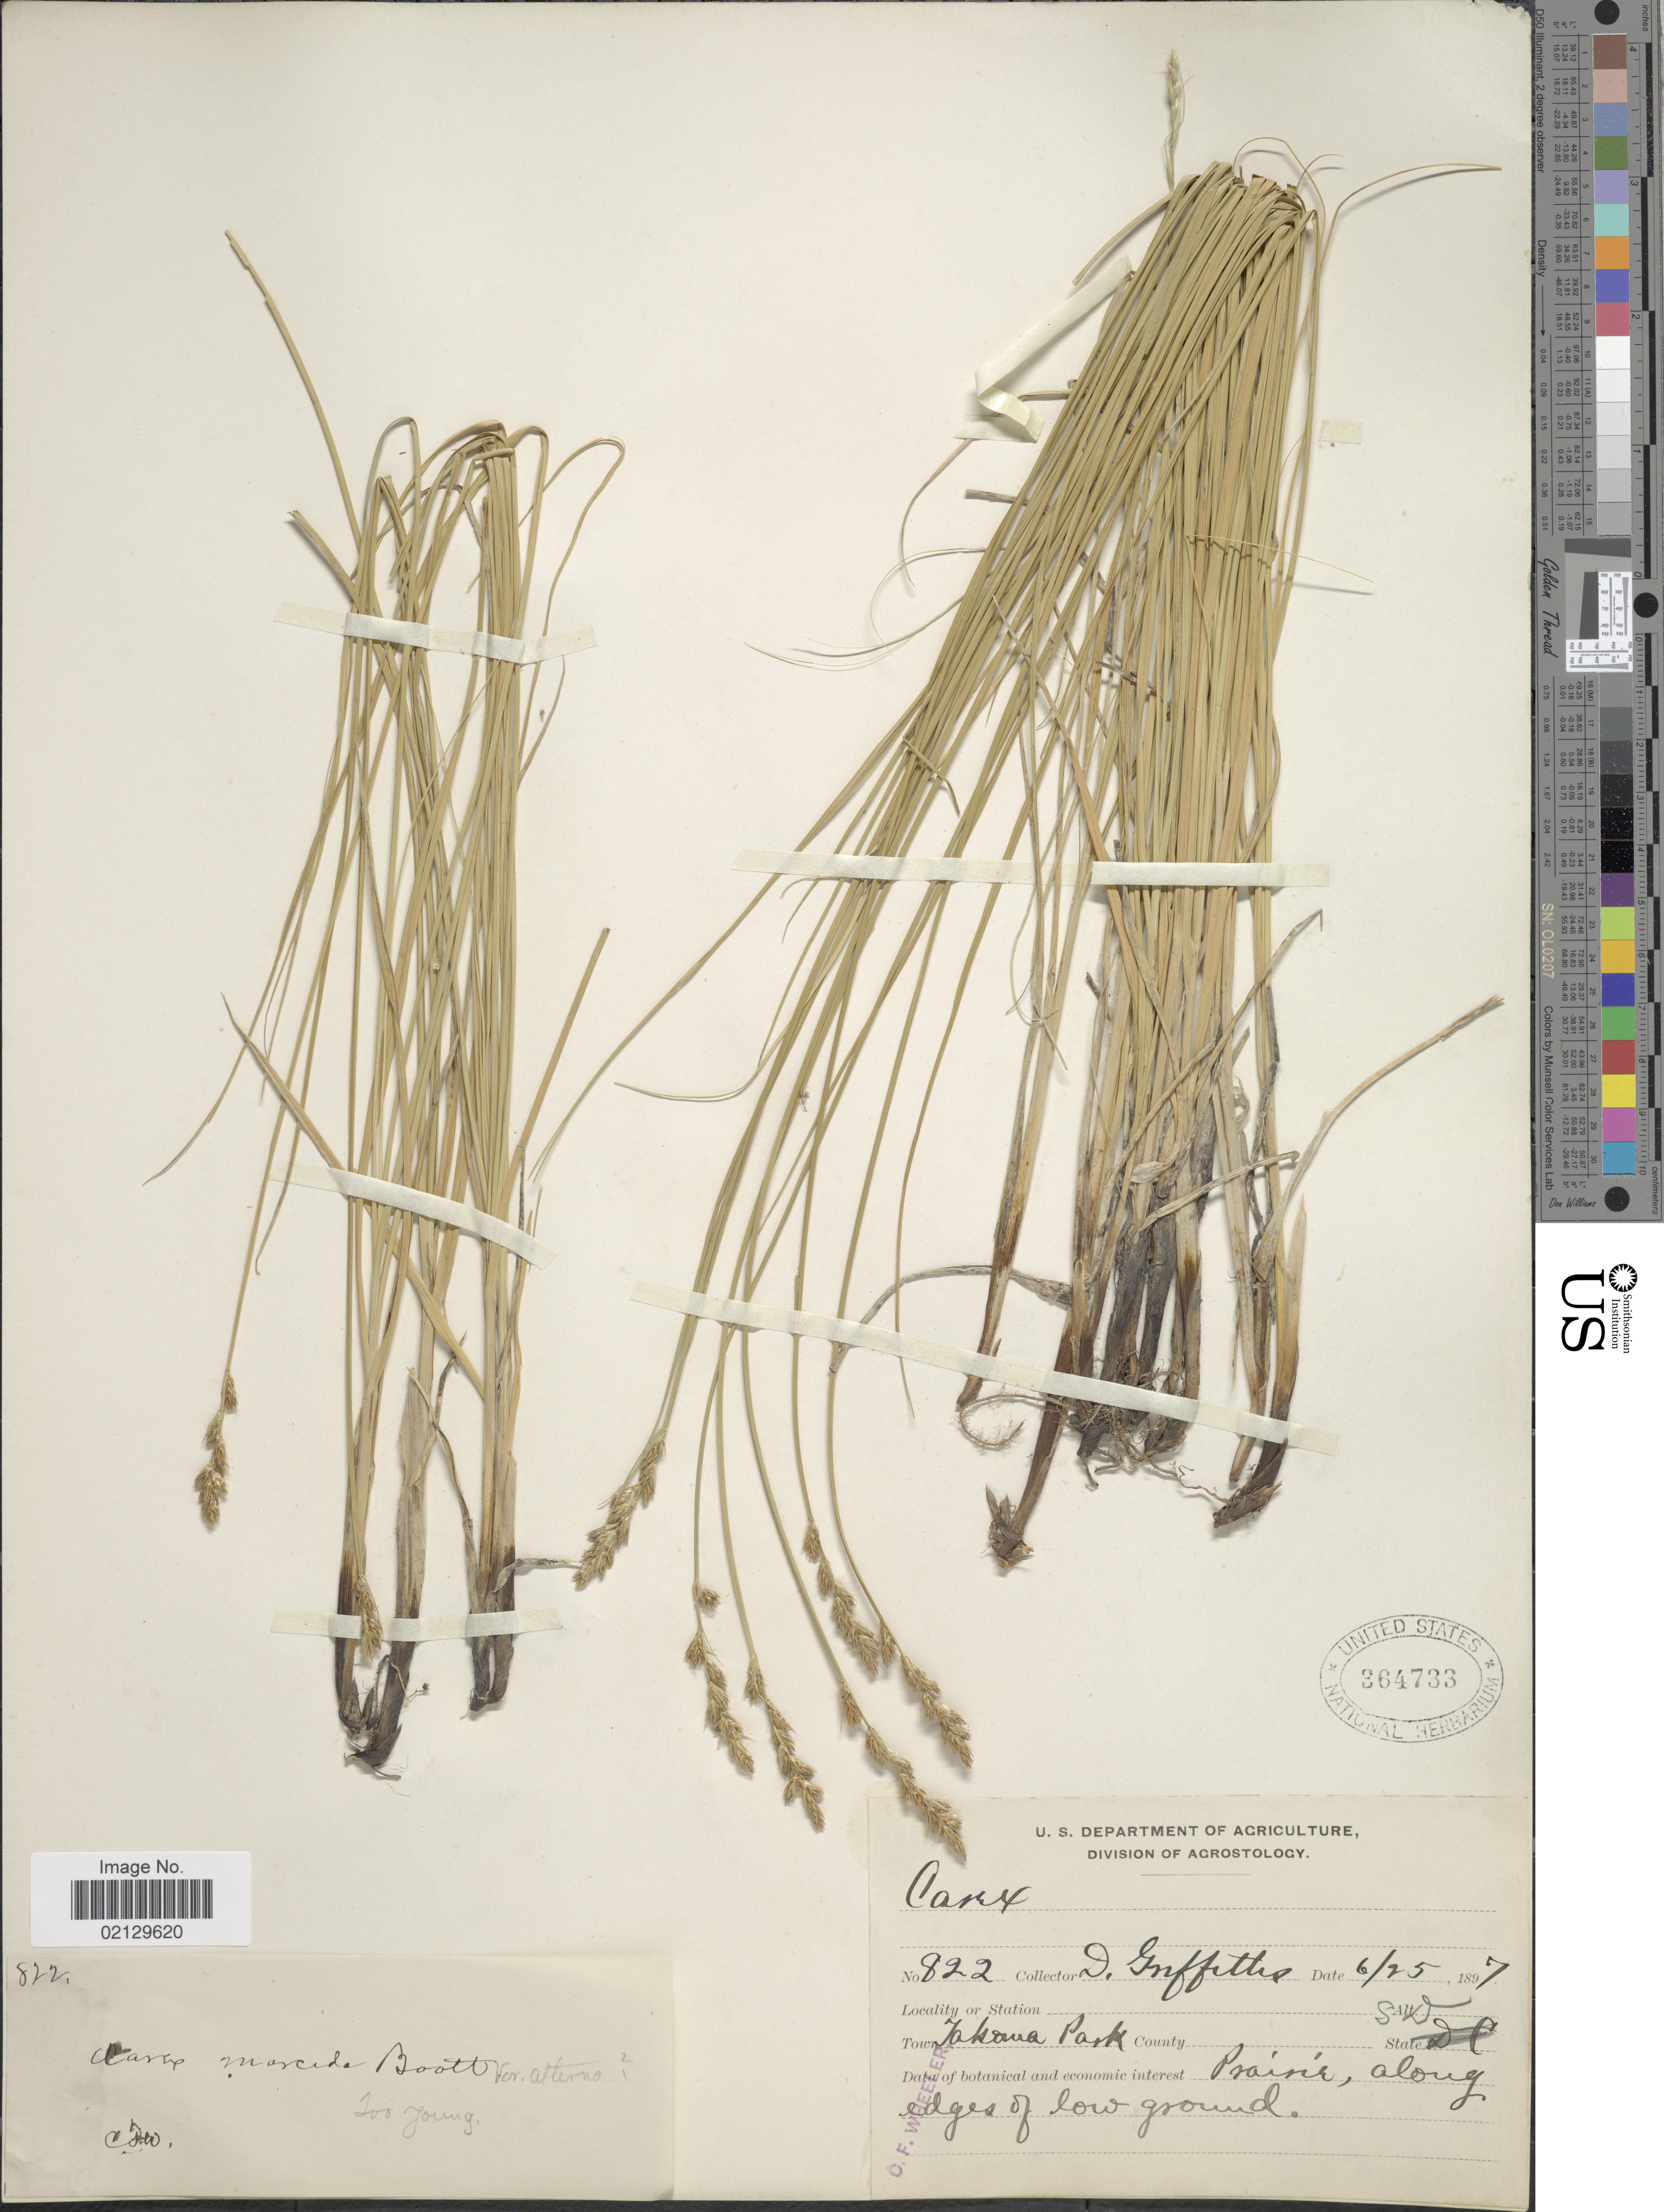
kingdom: Plantae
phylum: Tracheophyta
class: Liliopsida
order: Poales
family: Cyperaceae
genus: Carex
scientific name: Carex praegracilis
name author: W. Boott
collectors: D. Griffiths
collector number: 822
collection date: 1897-06-25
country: United States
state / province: South Dakota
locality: Takana Park County. Prairie, along edges of low ground.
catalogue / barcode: US 364733